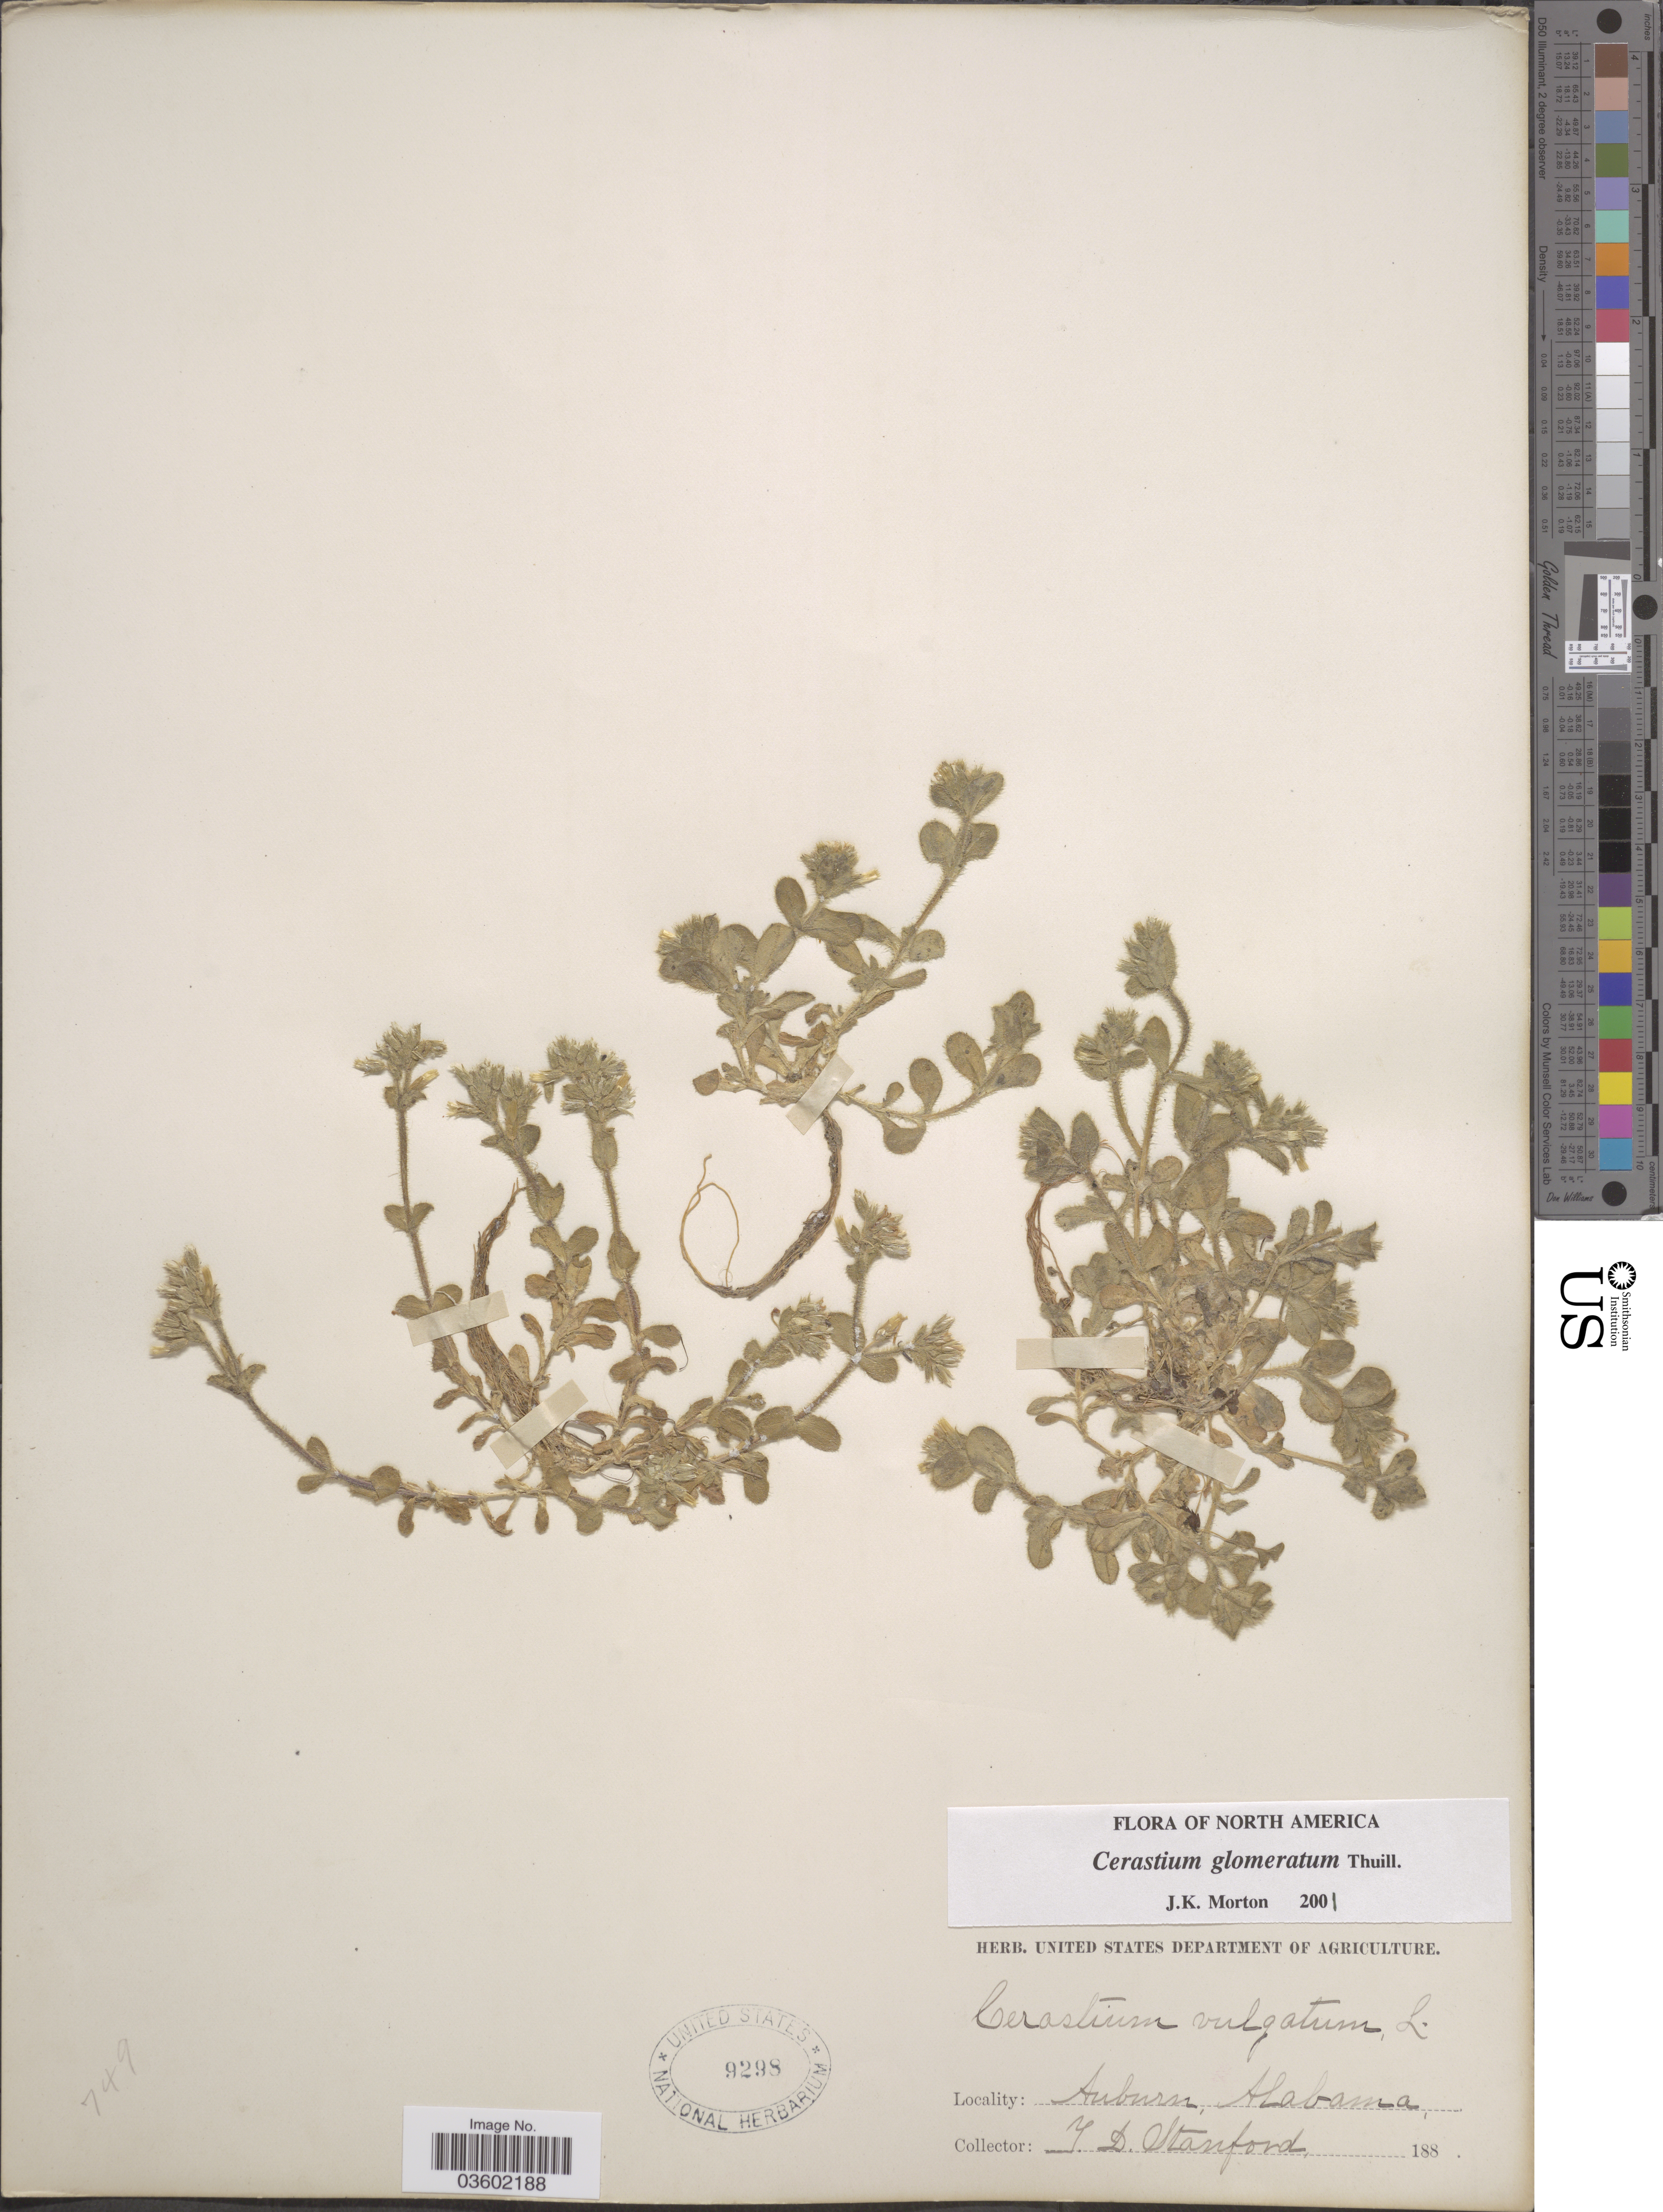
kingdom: Plantae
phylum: Tracheophyta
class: Magnoliopsida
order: Caryophyllales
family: Caryophyllaceae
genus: Cerastium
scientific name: Cerastium viscosum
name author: L.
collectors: J. Stanford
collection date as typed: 188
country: United States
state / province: Alabama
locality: Auburn.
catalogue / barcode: US 9298